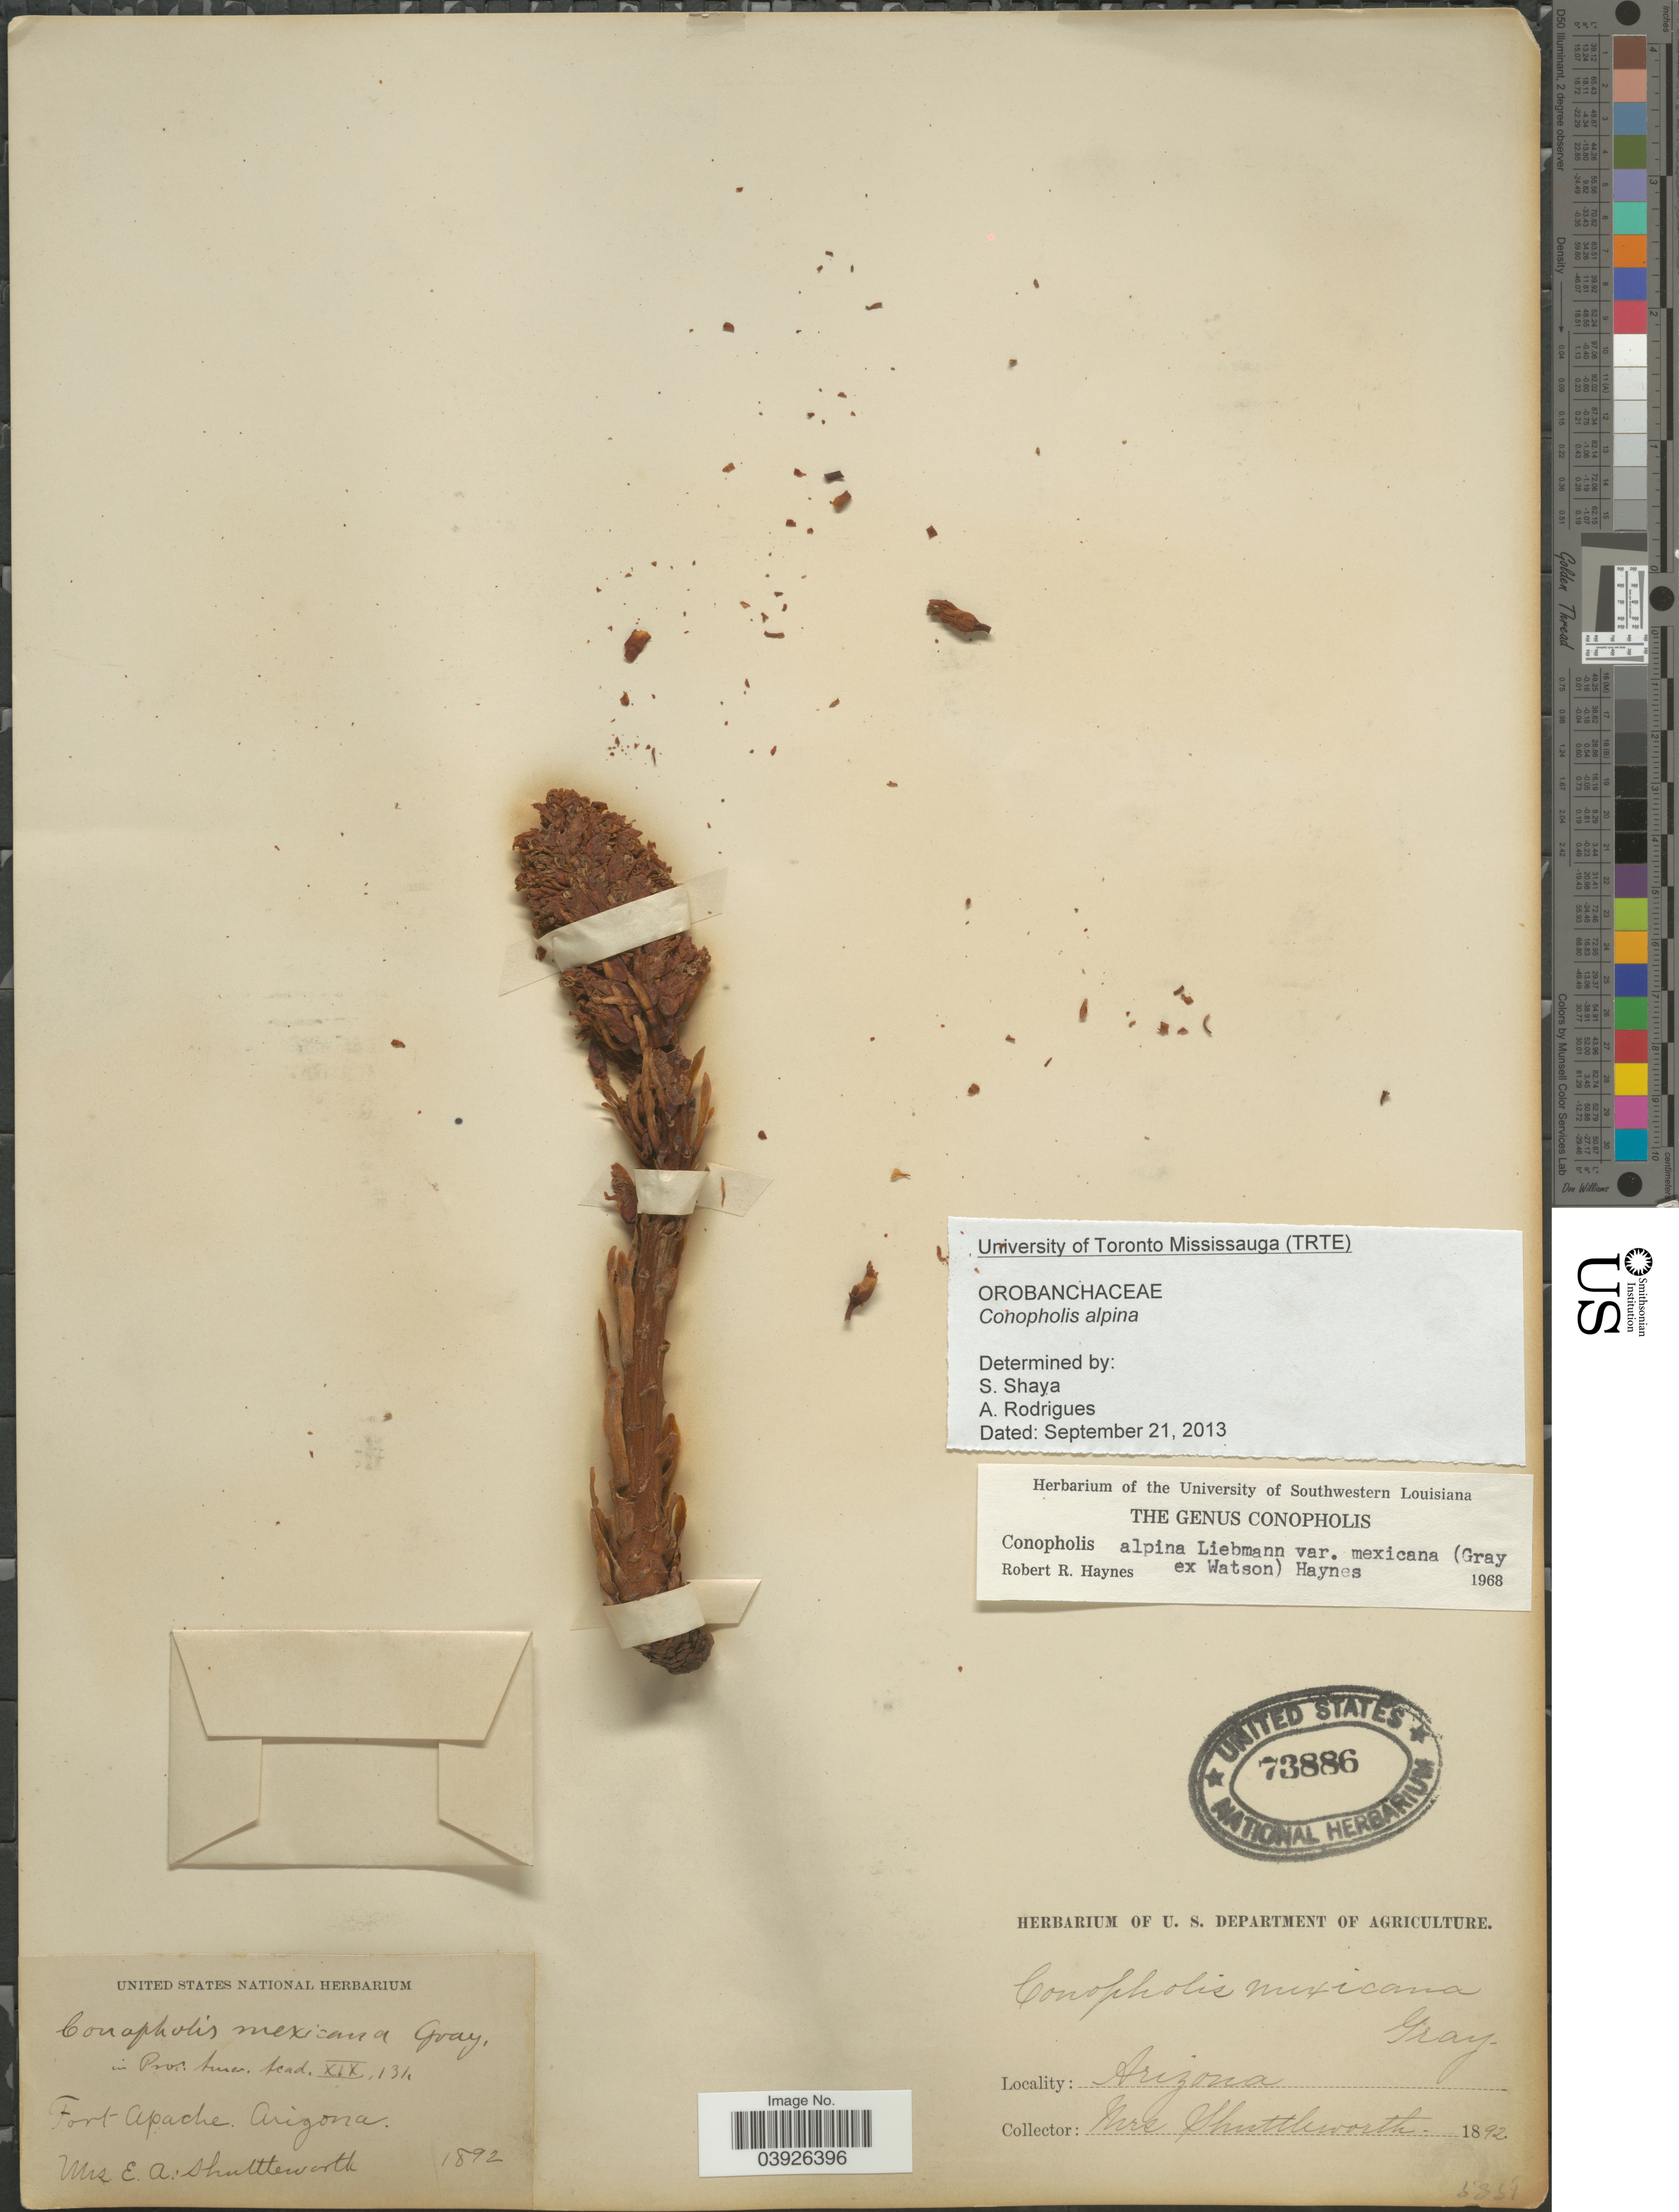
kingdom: Plantae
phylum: Tracheophyta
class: Magnoliopsida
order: Lamiales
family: Orobanchaceae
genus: Conopholis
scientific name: Conopholis alpina var. mexicana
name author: (A. Gray ex S. Watson) R.R. Haynes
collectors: E. Shuttleworth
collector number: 5351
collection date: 1892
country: United States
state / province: Arizona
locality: Fort Apache.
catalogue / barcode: US 73886